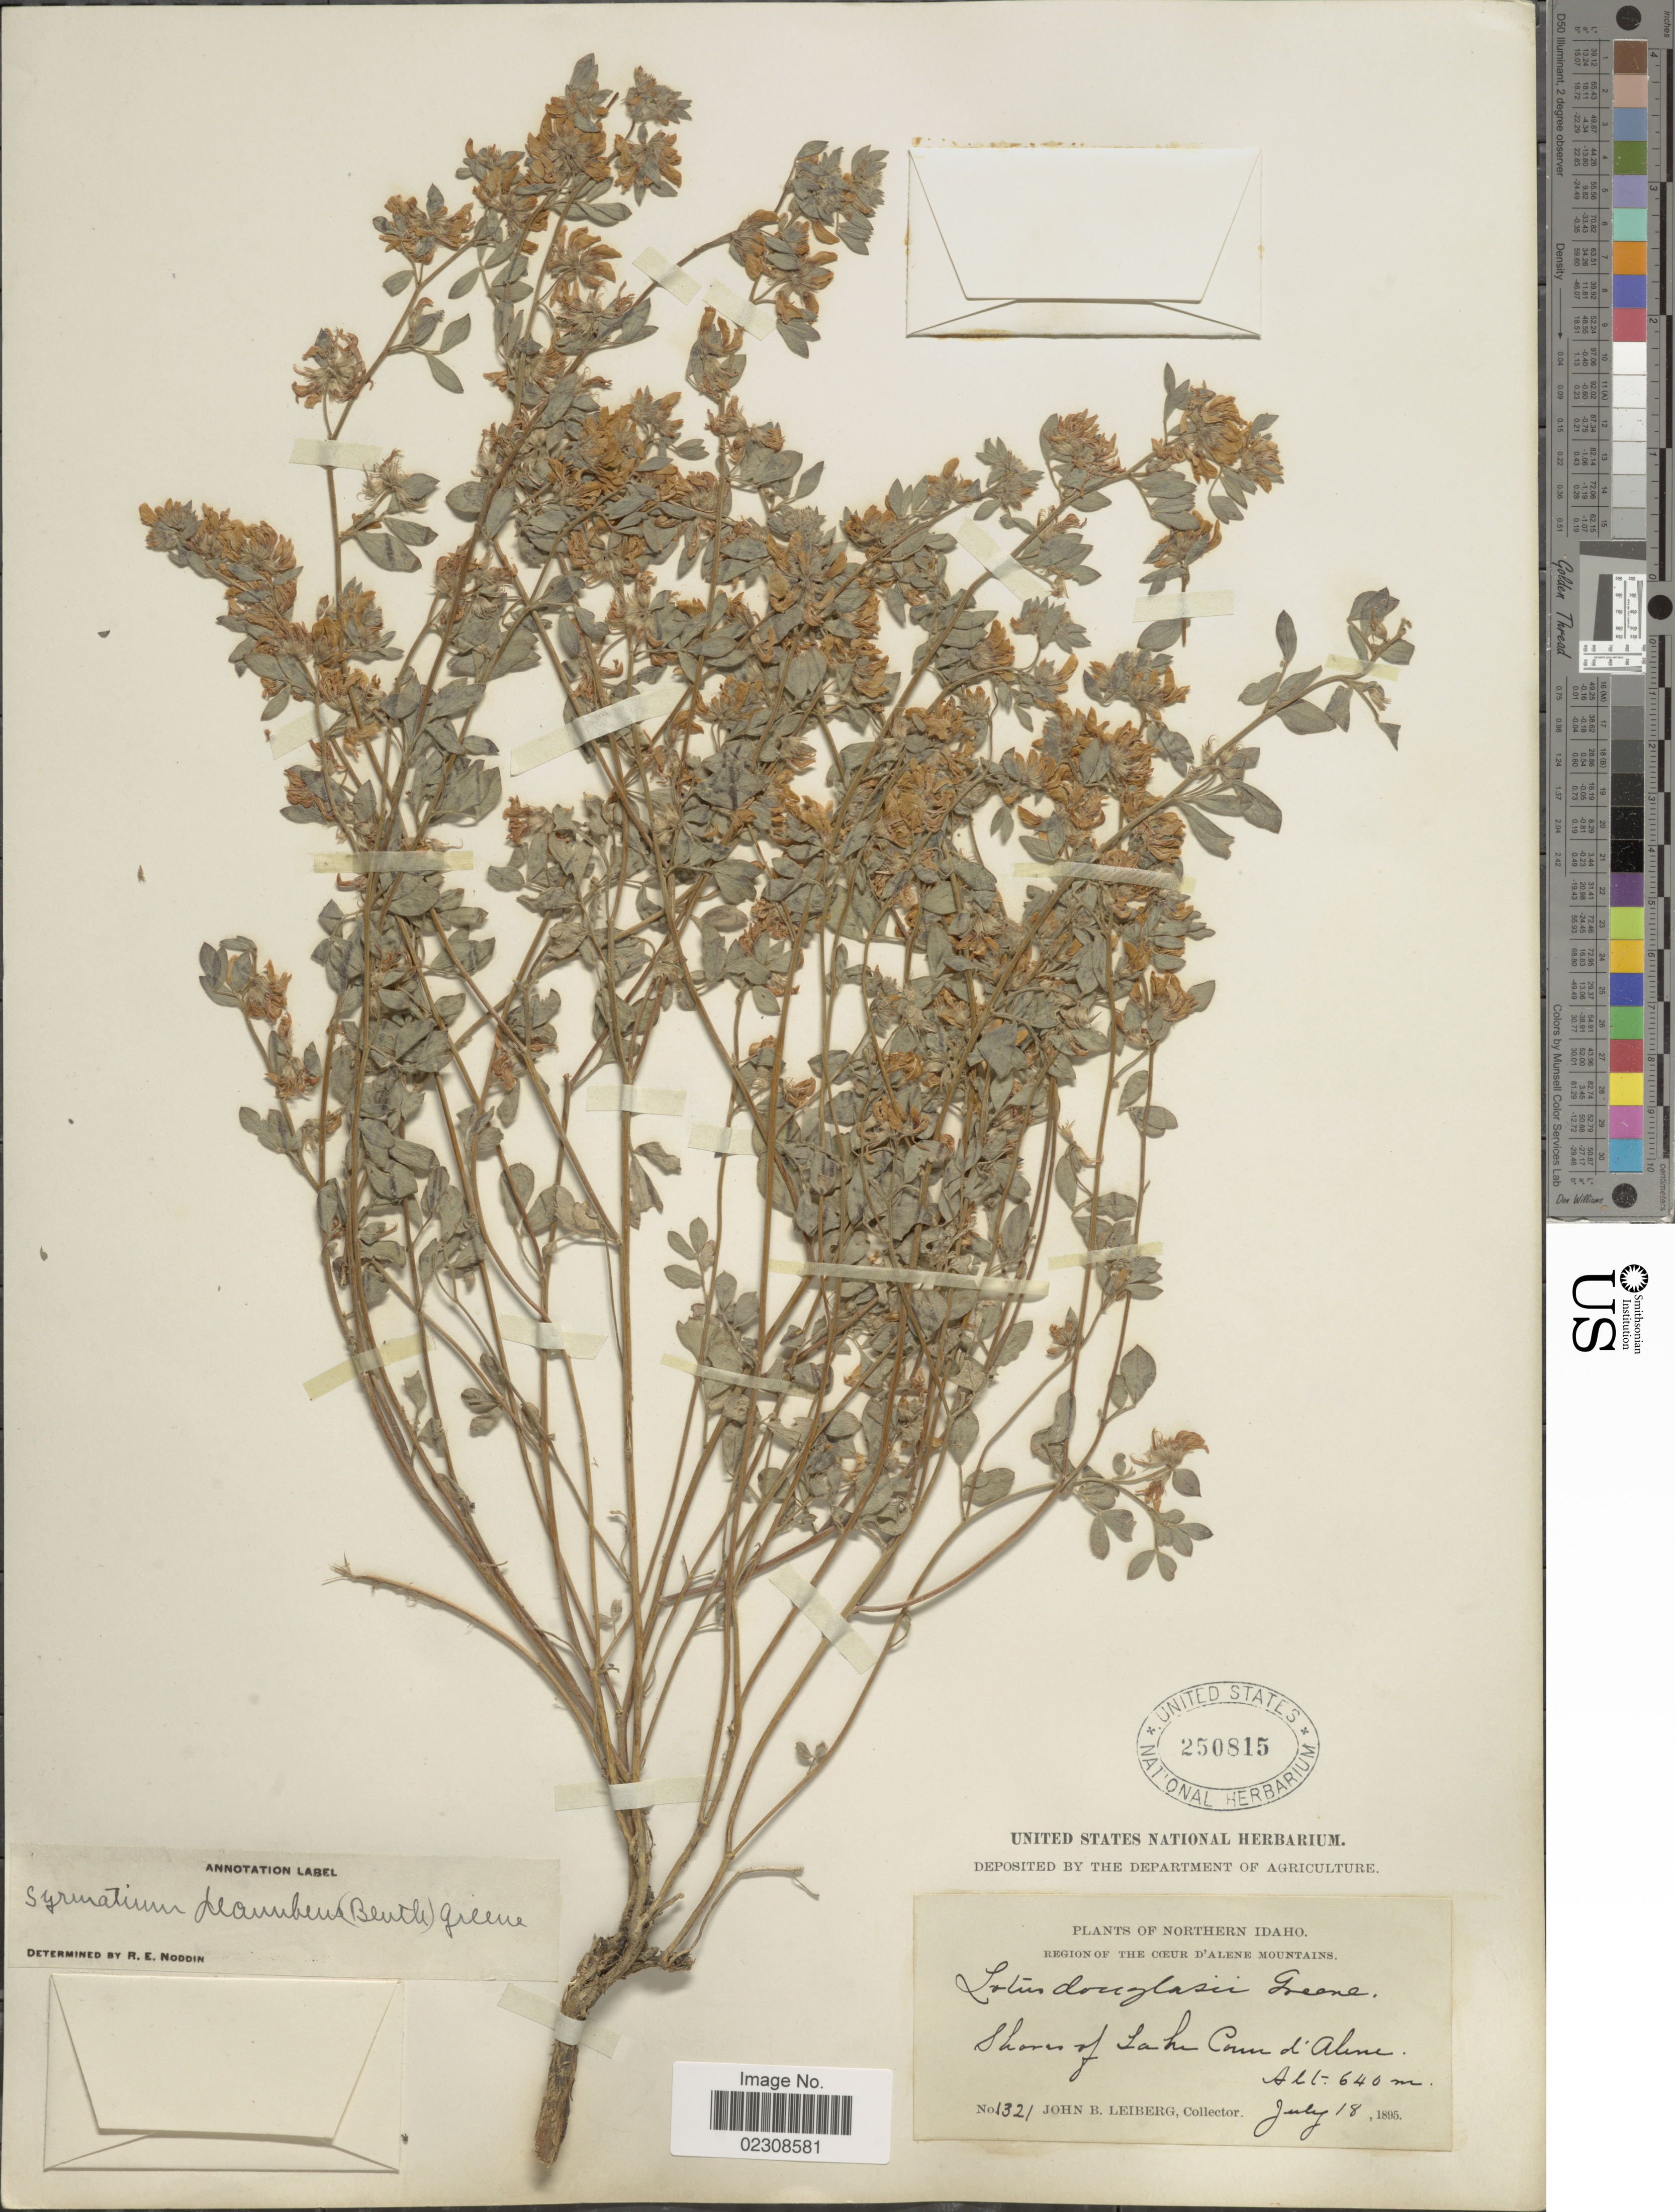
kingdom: Plantae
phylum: Tracheophyta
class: Magnoliopsida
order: Fabales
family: Fabaceae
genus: Syrmatium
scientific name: Syrmatium decumbens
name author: (Benth.) Greene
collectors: J. B. Leiberg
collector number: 1321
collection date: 1895-07-18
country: United States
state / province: Idaho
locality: Northern Idaho, Shores of Lake Coeur d'Alene.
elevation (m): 640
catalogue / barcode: US 250815